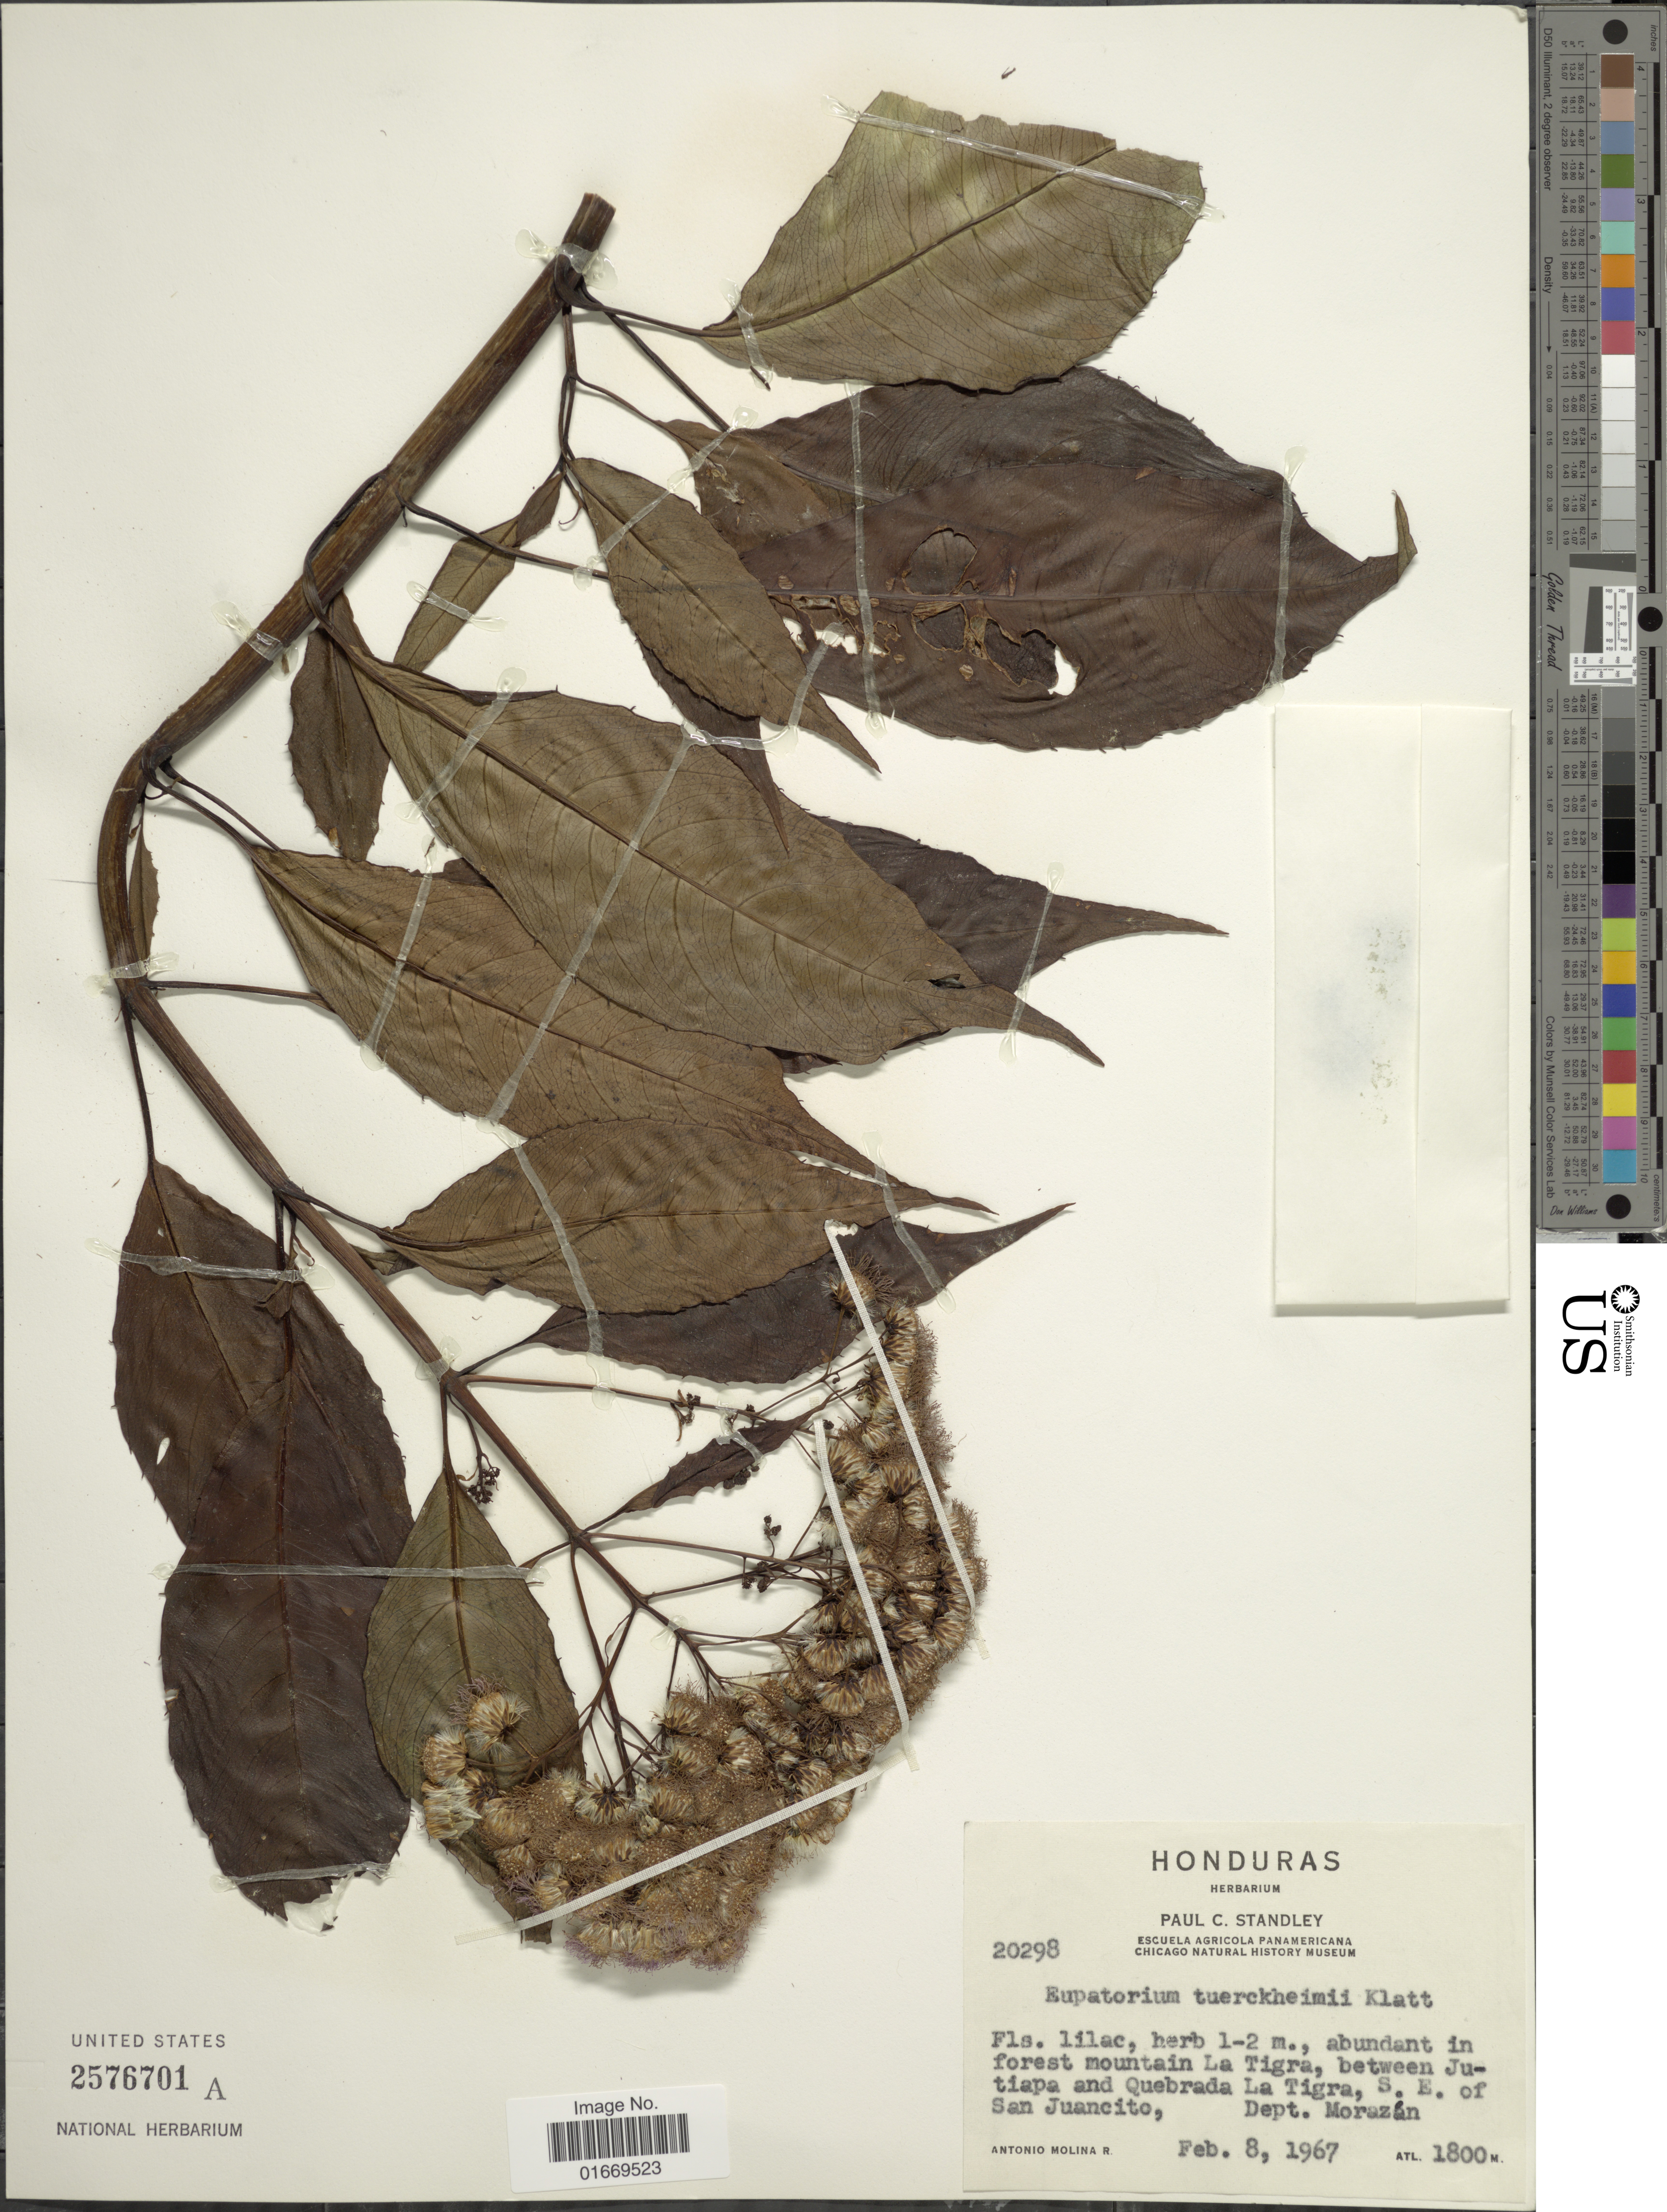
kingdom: Plantae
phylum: Tracheophyta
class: Magnoliopsida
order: Asterales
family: Asteraceae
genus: Bartlettina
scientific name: Bartlettina tuerckheimii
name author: (Klatt) R.M. King & H. Rob.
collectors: A. Molina R.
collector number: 20298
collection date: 1967-02-08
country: Honduras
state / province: Fco. Morazán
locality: Abundant in forest mountain La Tigra, between Jutiapa and Quebrada La Tigra, S.E. of San Juancito, Dept. Morazán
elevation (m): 1800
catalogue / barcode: US 2576701A